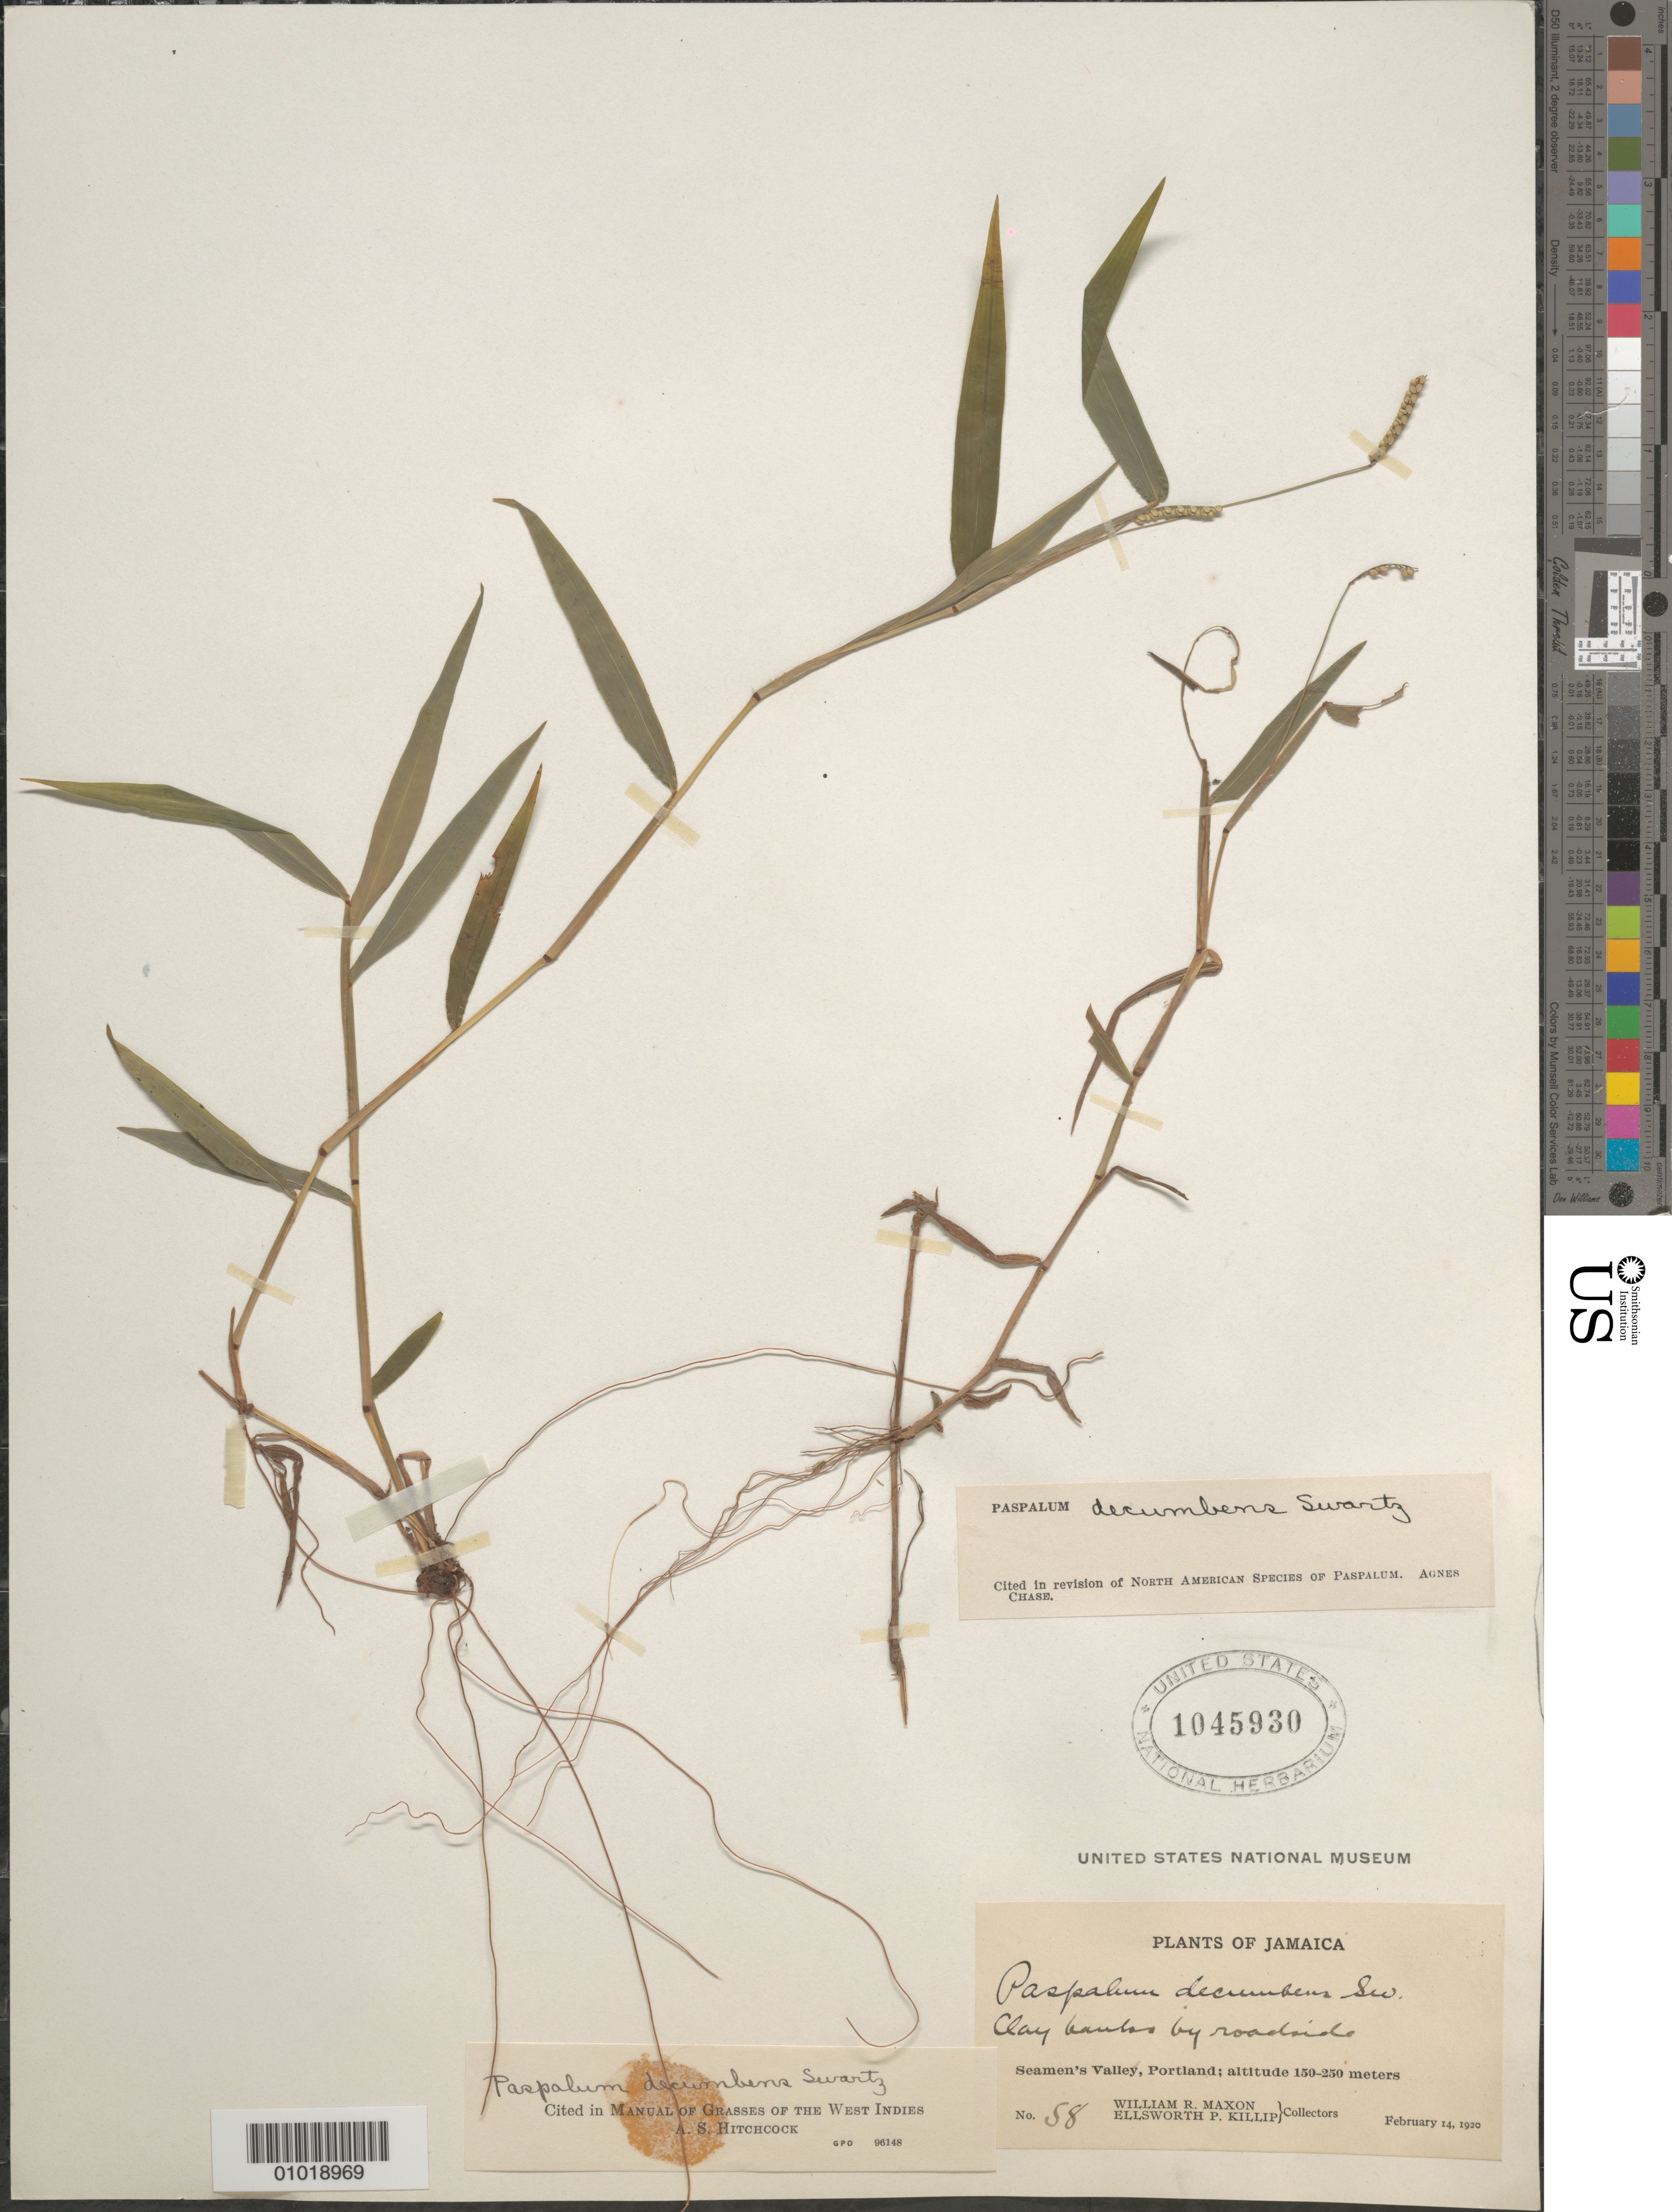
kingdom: Plantae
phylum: Tracheophyta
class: Liliopsida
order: Poales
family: Poaceae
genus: Paspalum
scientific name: Paspalum decumbens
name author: Sw.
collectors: W. R. Maxon & E. P. Killip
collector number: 58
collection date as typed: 14 Feb 1920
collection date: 1920-02-14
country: Jamaica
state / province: Portland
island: Jamaica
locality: Seamen's Valley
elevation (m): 150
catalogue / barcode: US 1045930